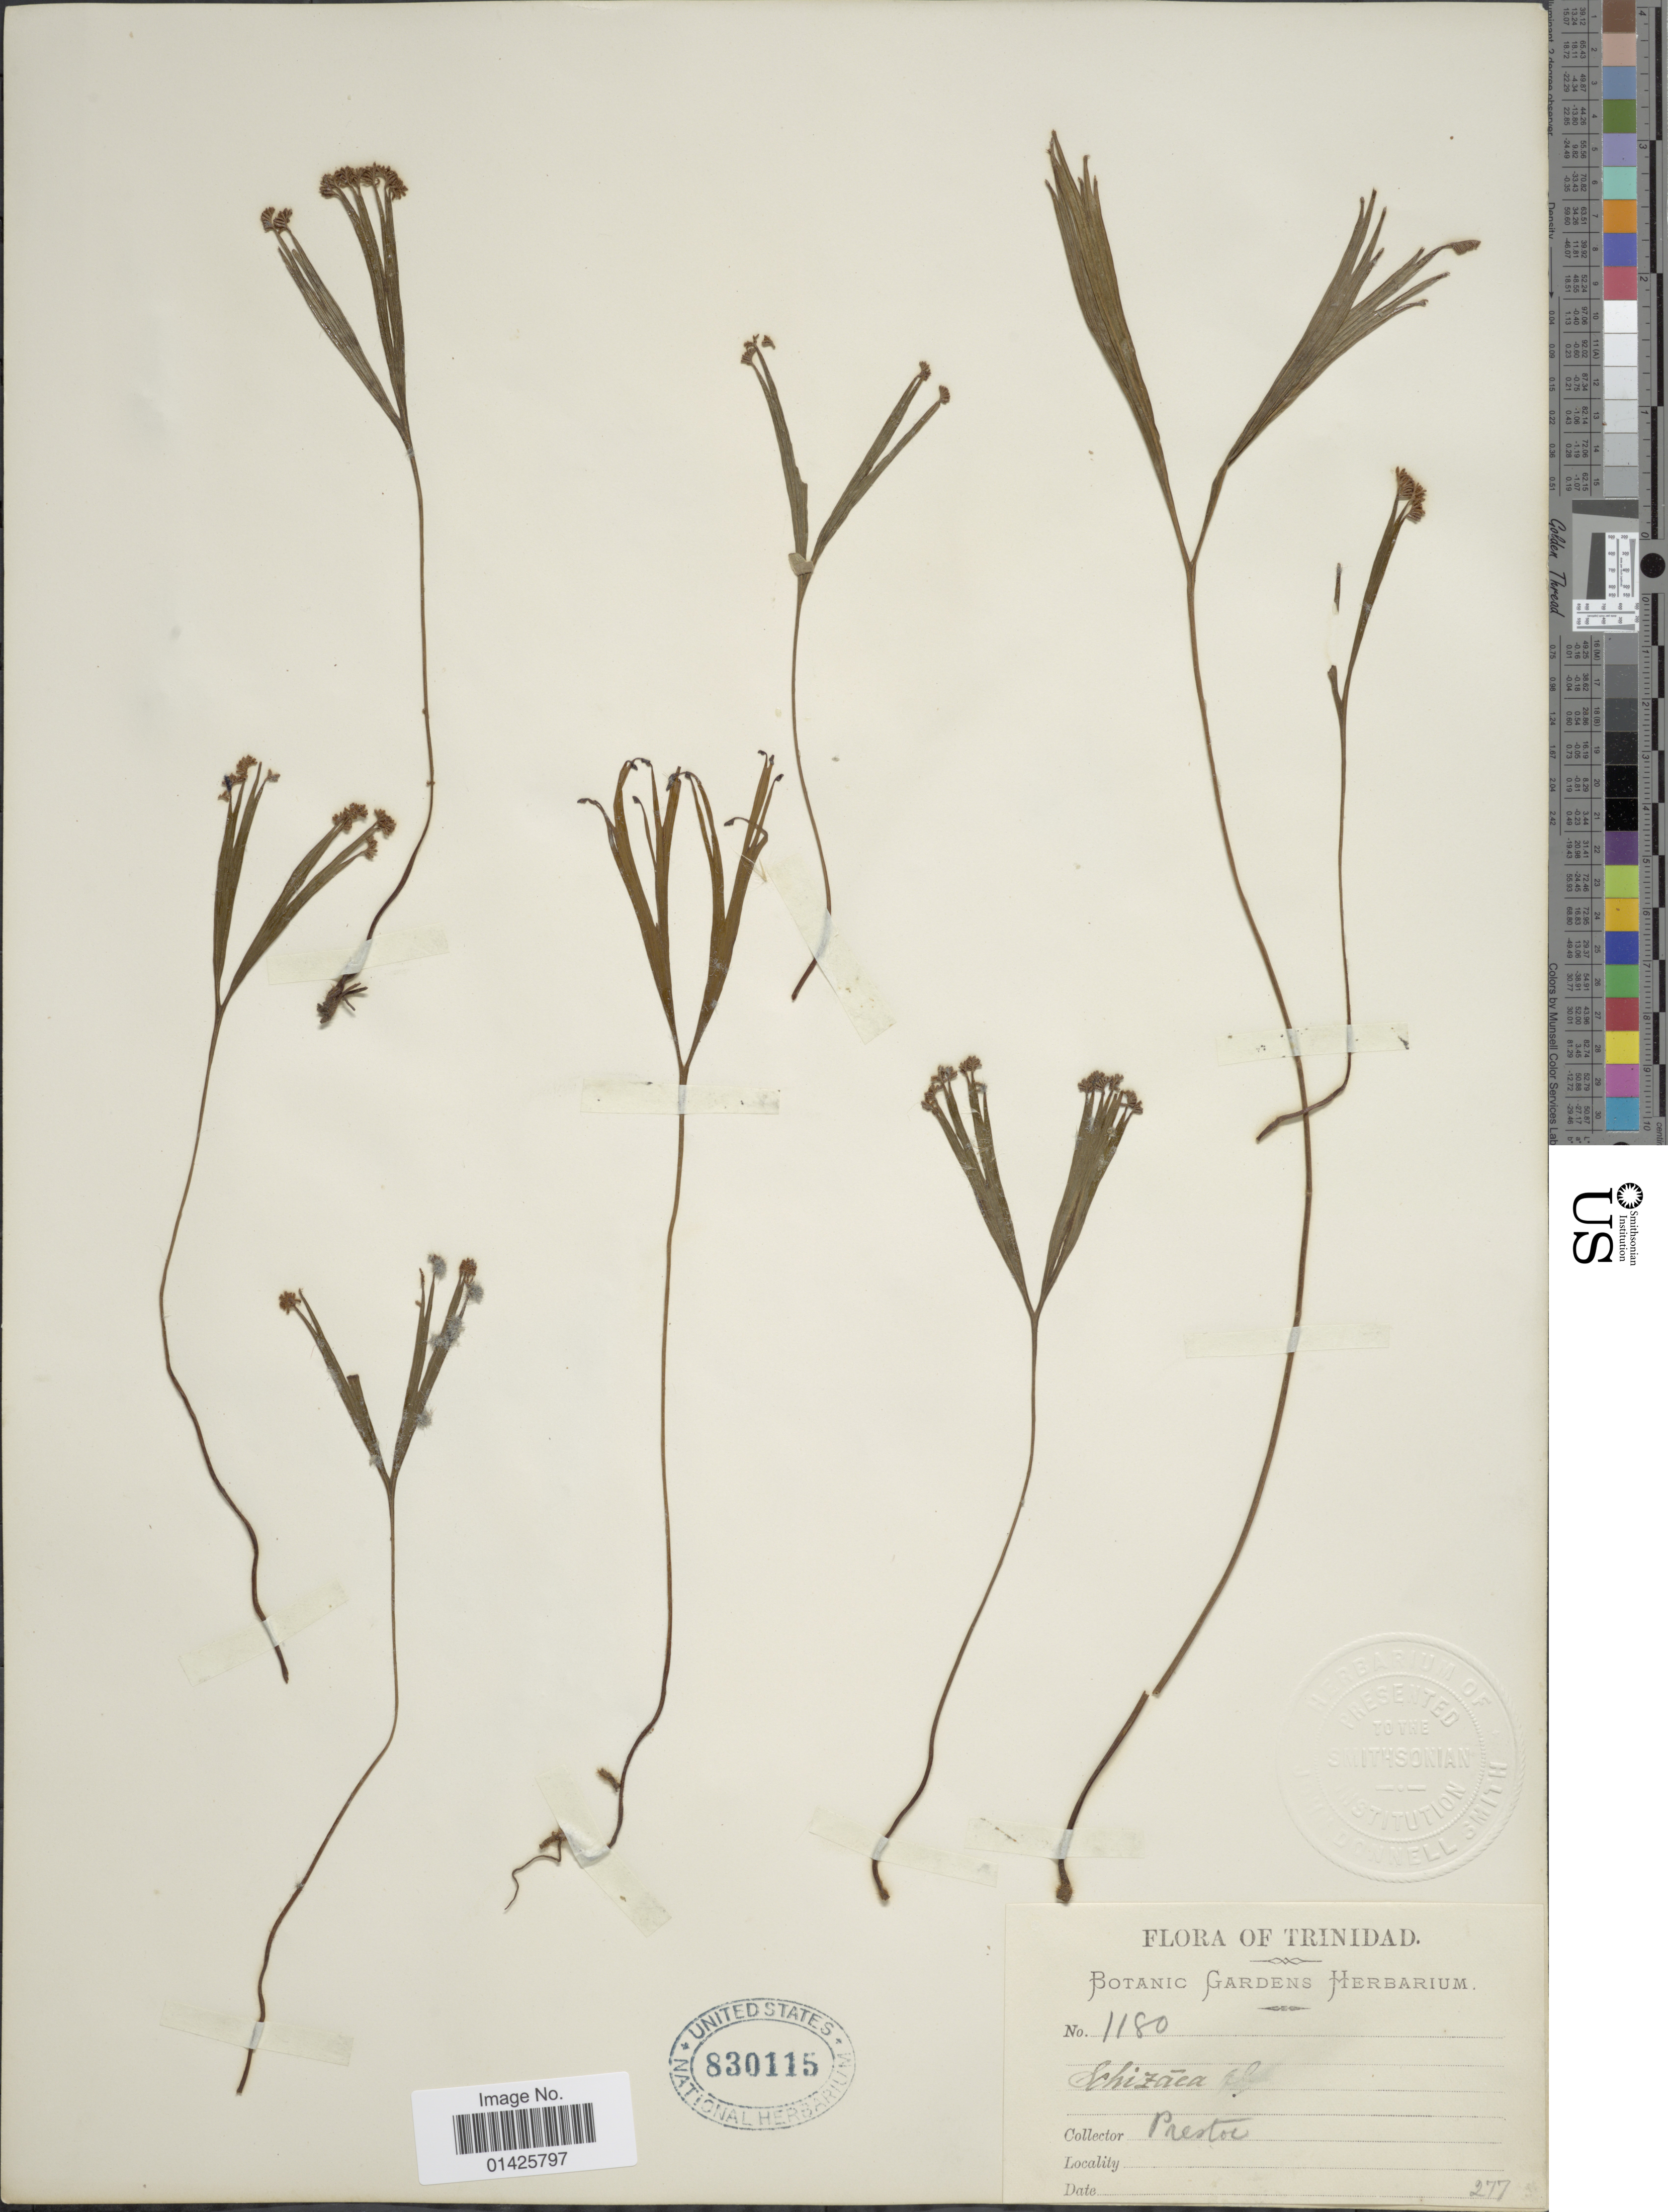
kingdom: Plantae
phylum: Tracheophyta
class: Polypodiopsida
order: Schizaeales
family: Schizaeaceae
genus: Schizaea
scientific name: Schizaea elegans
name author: (Vahl) Sw.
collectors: Preston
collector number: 1180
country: Trinidad and Tobago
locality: Trinidad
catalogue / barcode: US 830115